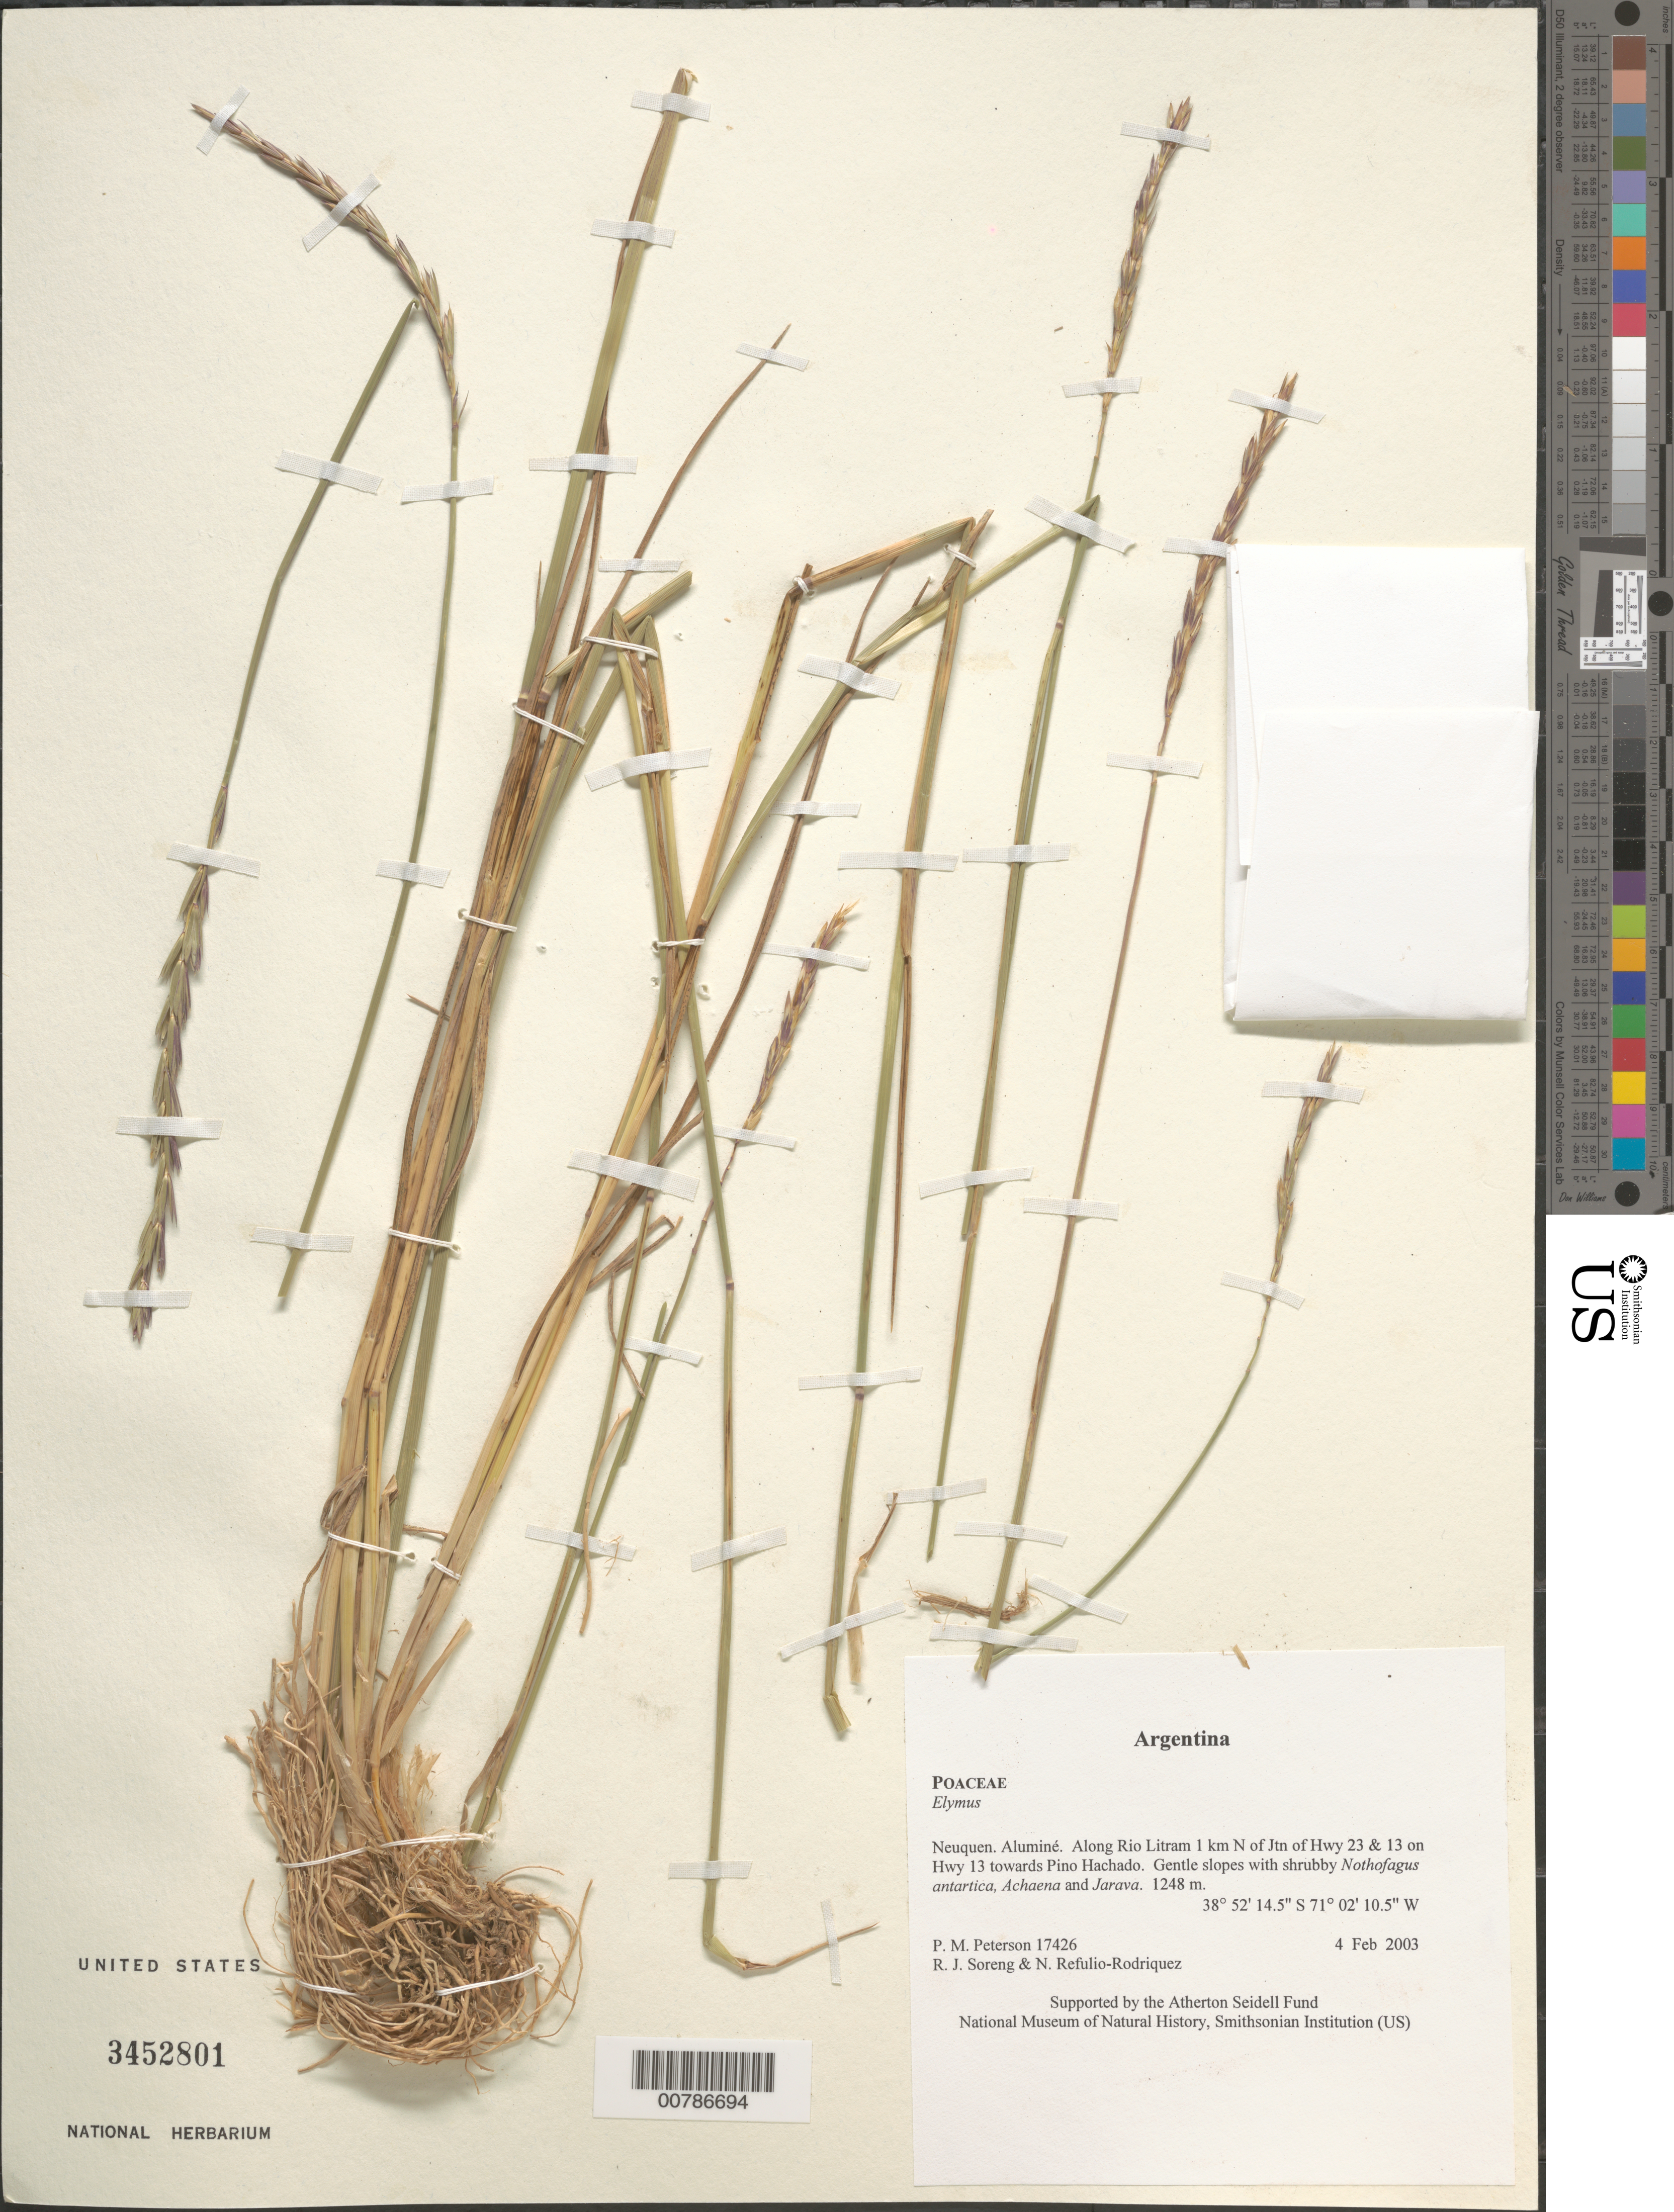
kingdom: Plantae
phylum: Tracheophyta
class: Liliopsida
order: Poales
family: Poaceae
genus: Elymus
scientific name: Elymus sp.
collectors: P. M. Peterson, R. J. Soreng & N. Refulio-Rodríguez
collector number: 17426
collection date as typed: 04 Feb 2003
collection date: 2003-02-04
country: Argentina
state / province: Neuquen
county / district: Aluminé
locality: Along Rio Litram 1 km N of Jtn of Hwy 23 & 13 on Hwy 13 towards Pino Hachado. Gentle slopes with shrubby Nothofagus antartica, Achaena and Jarava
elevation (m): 1248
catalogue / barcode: US 3452801